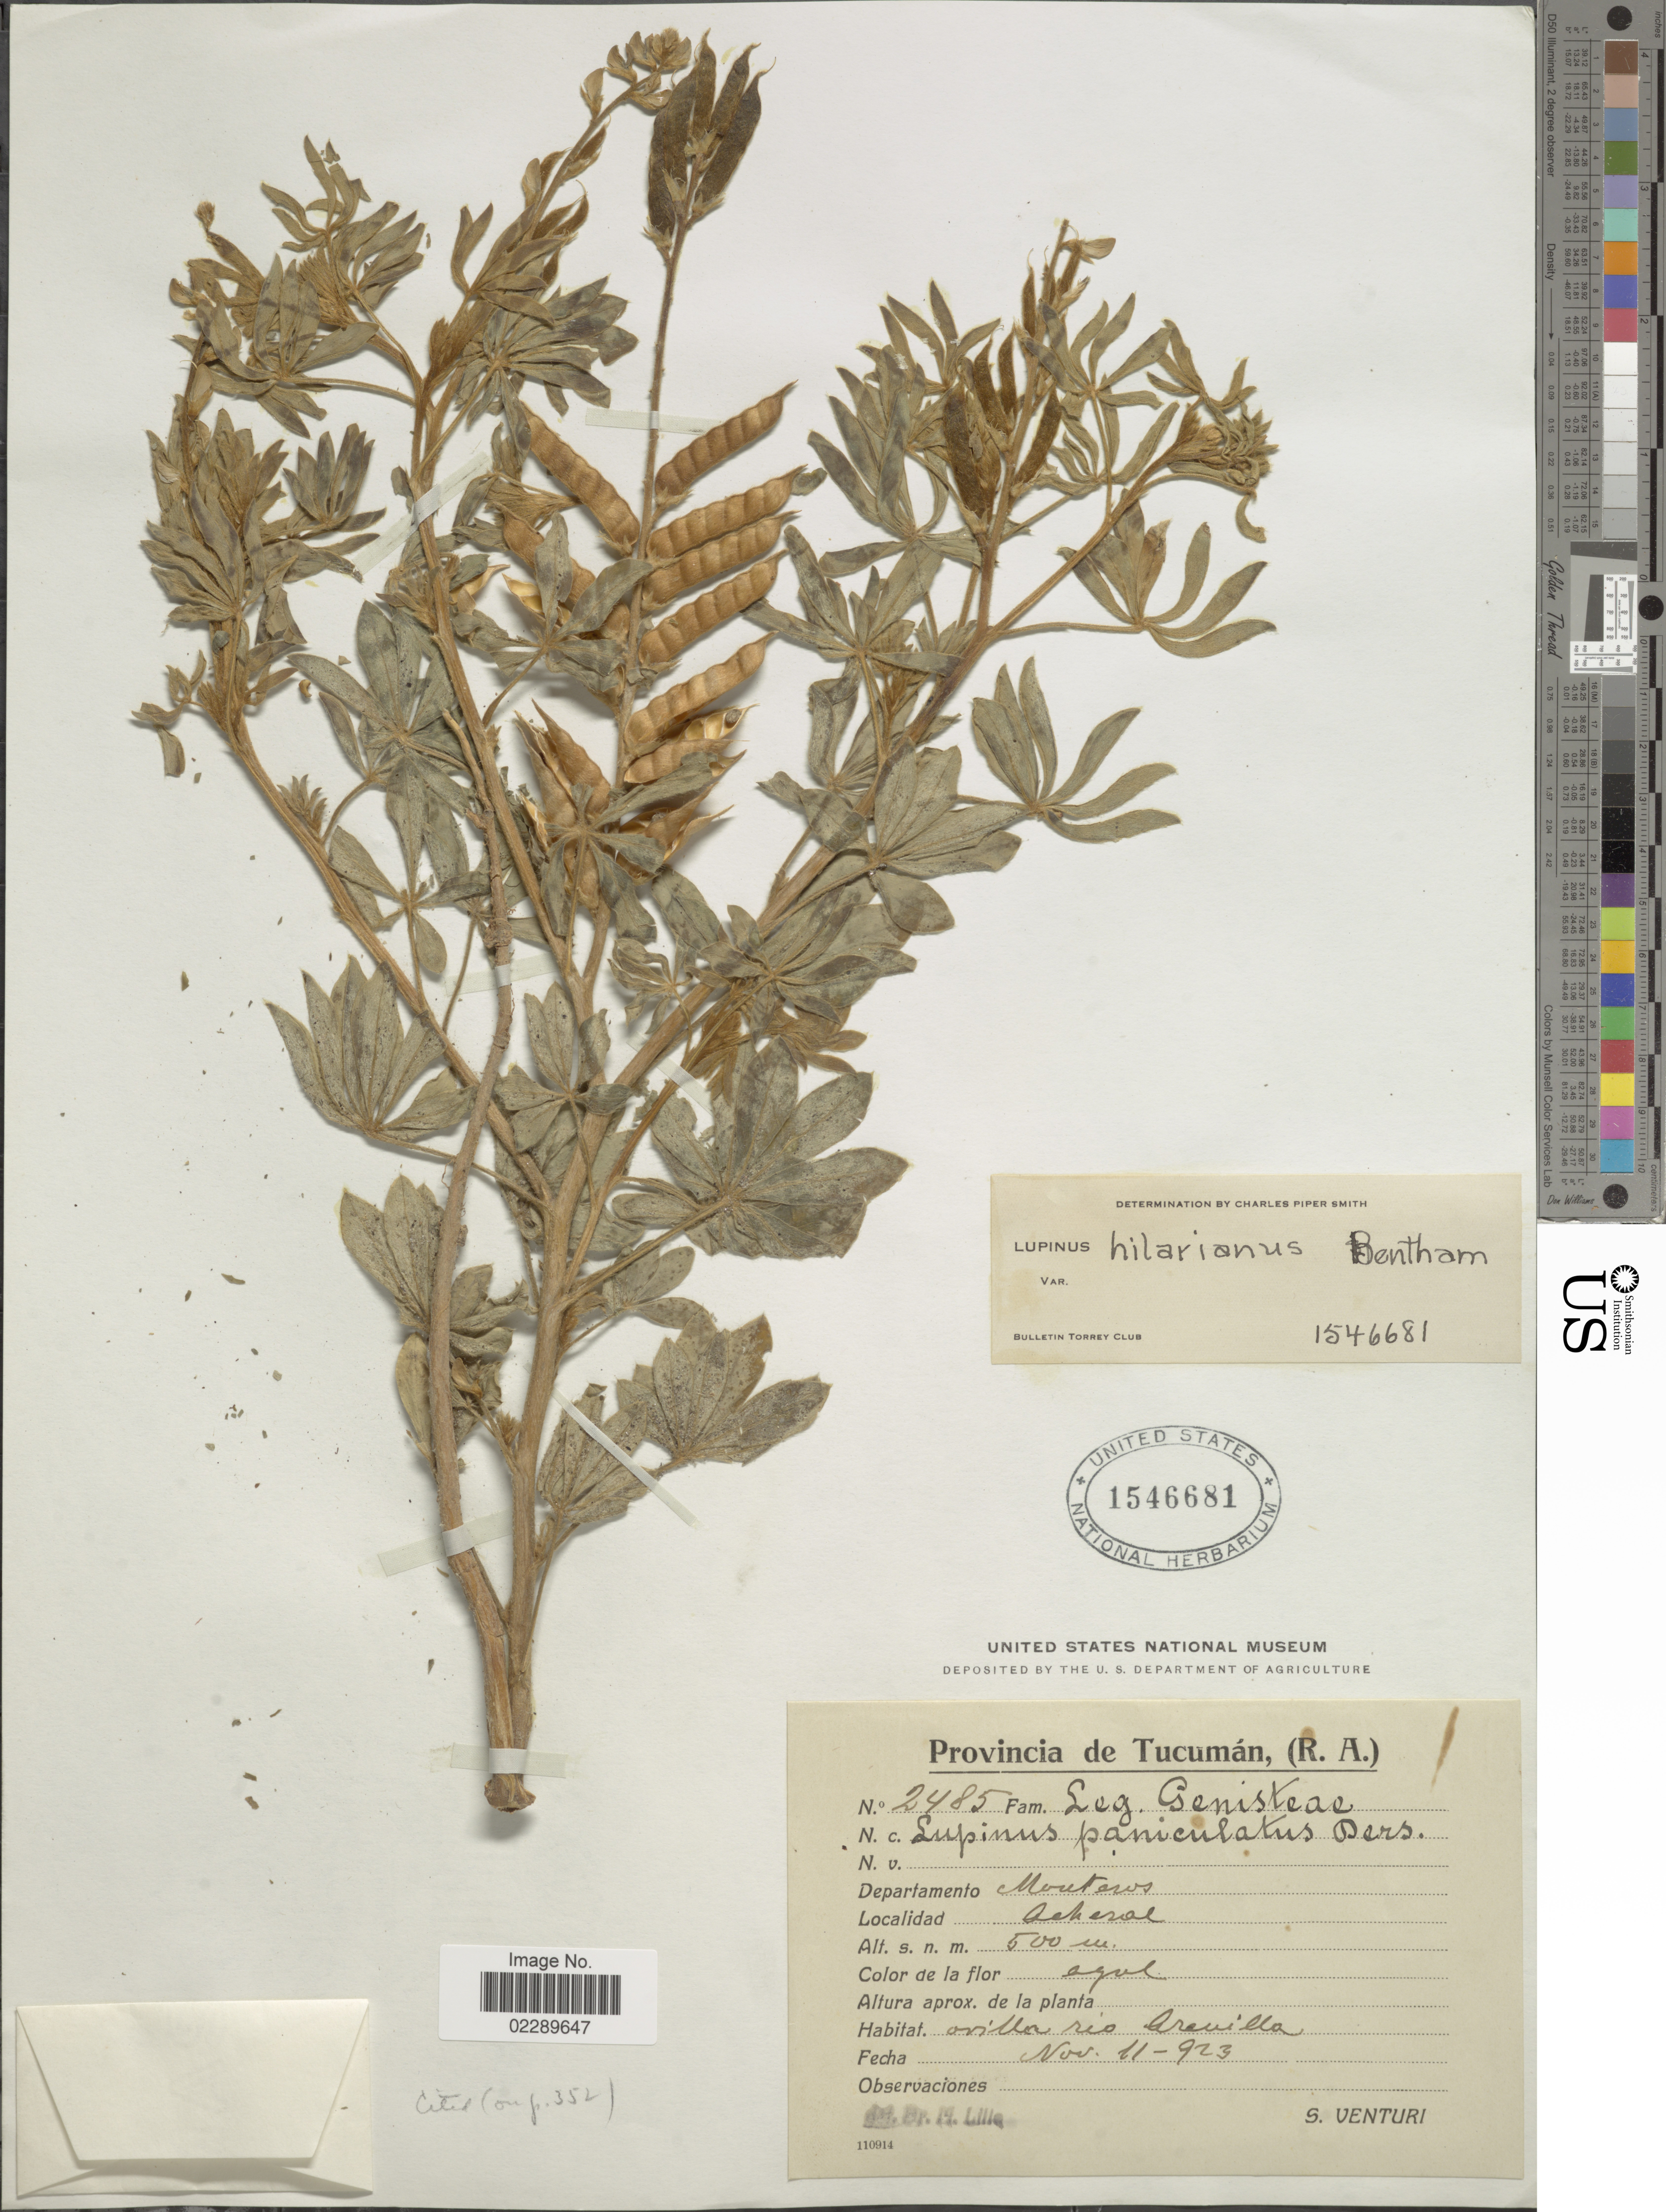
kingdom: Plantae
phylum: Tracheophyta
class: Magnoliopsida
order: Fabales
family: Fabaceae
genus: Lupinus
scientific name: Lupinus gibertianus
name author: C.P. Sm.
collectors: S. Venturi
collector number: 2485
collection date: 1923-11-11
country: Argentina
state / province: Tucuman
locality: Provincia de Tucumán, (R.A.). Departamento Monteros. Acheral.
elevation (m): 500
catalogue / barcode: US 1546681